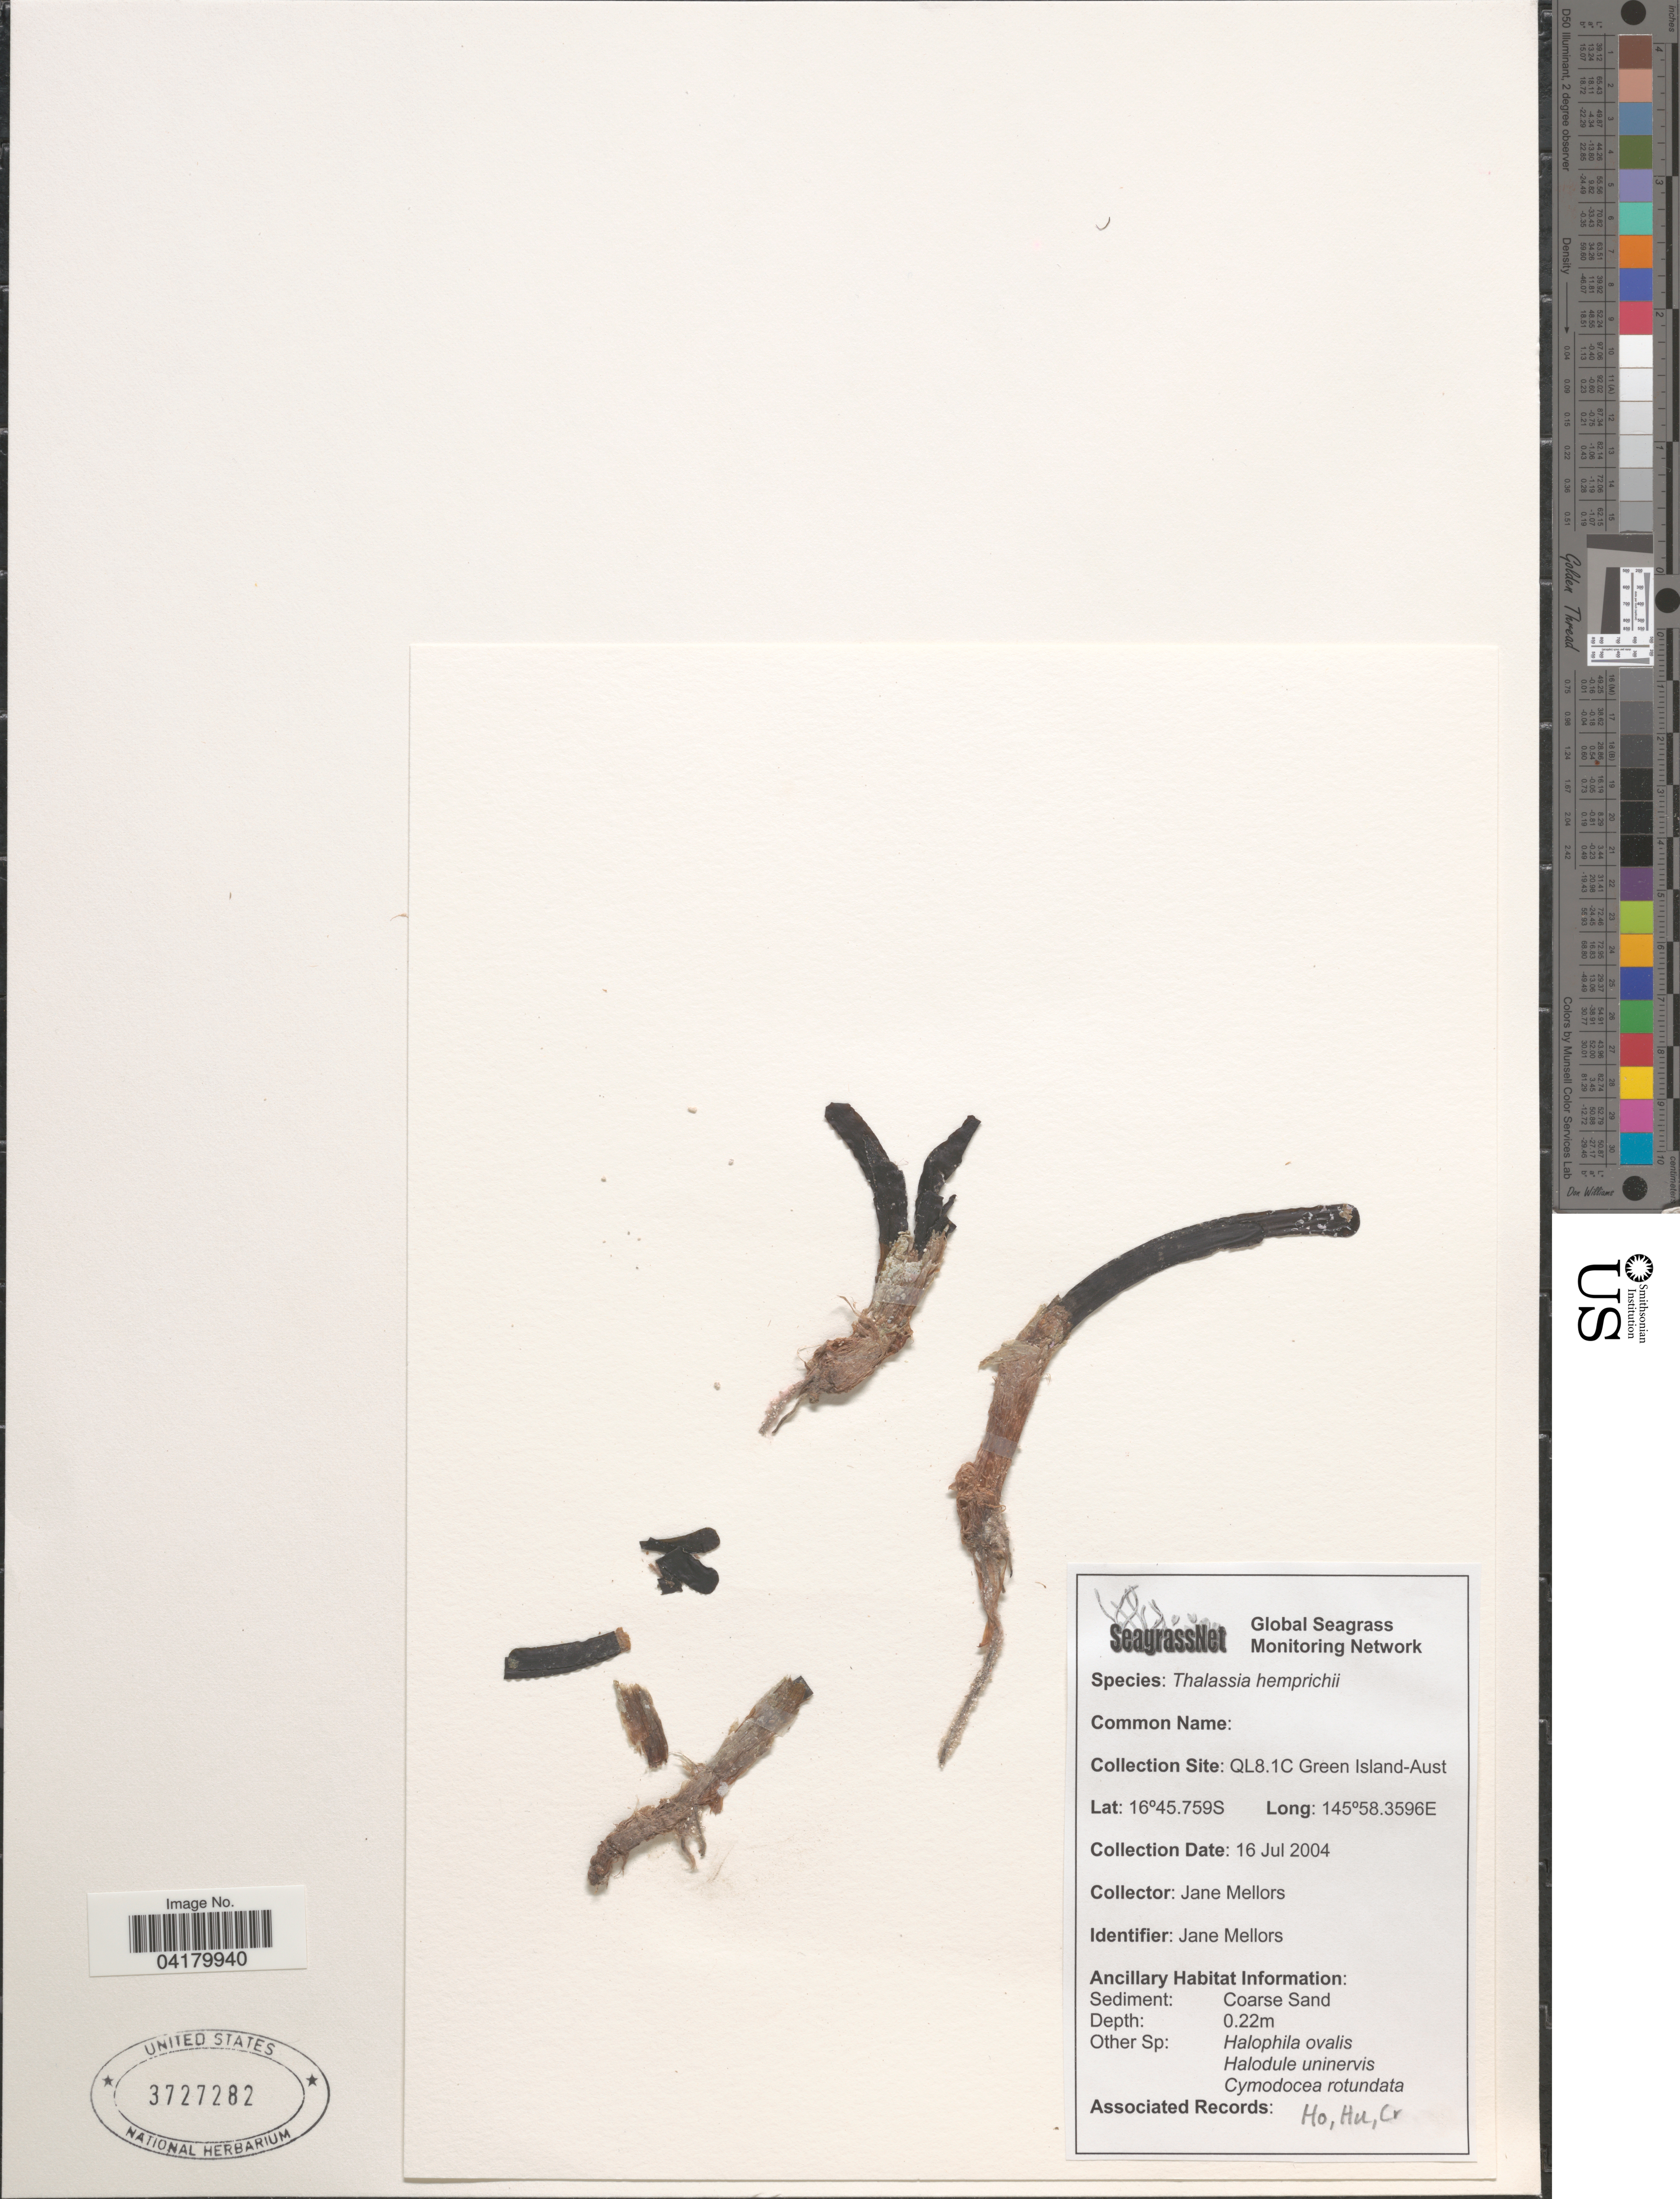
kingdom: Plantae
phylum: Tracheophyta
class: Liliopsida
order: Alismatales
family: Hydrocharitaceae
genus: Thalassia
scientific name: Thalassia hemprichii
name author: Asch.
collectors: J. Mellors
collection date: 2004-07-16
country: Australia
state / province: Queensland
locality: Collection Site: QL8.1C Green Island.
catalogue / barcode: US 3727282